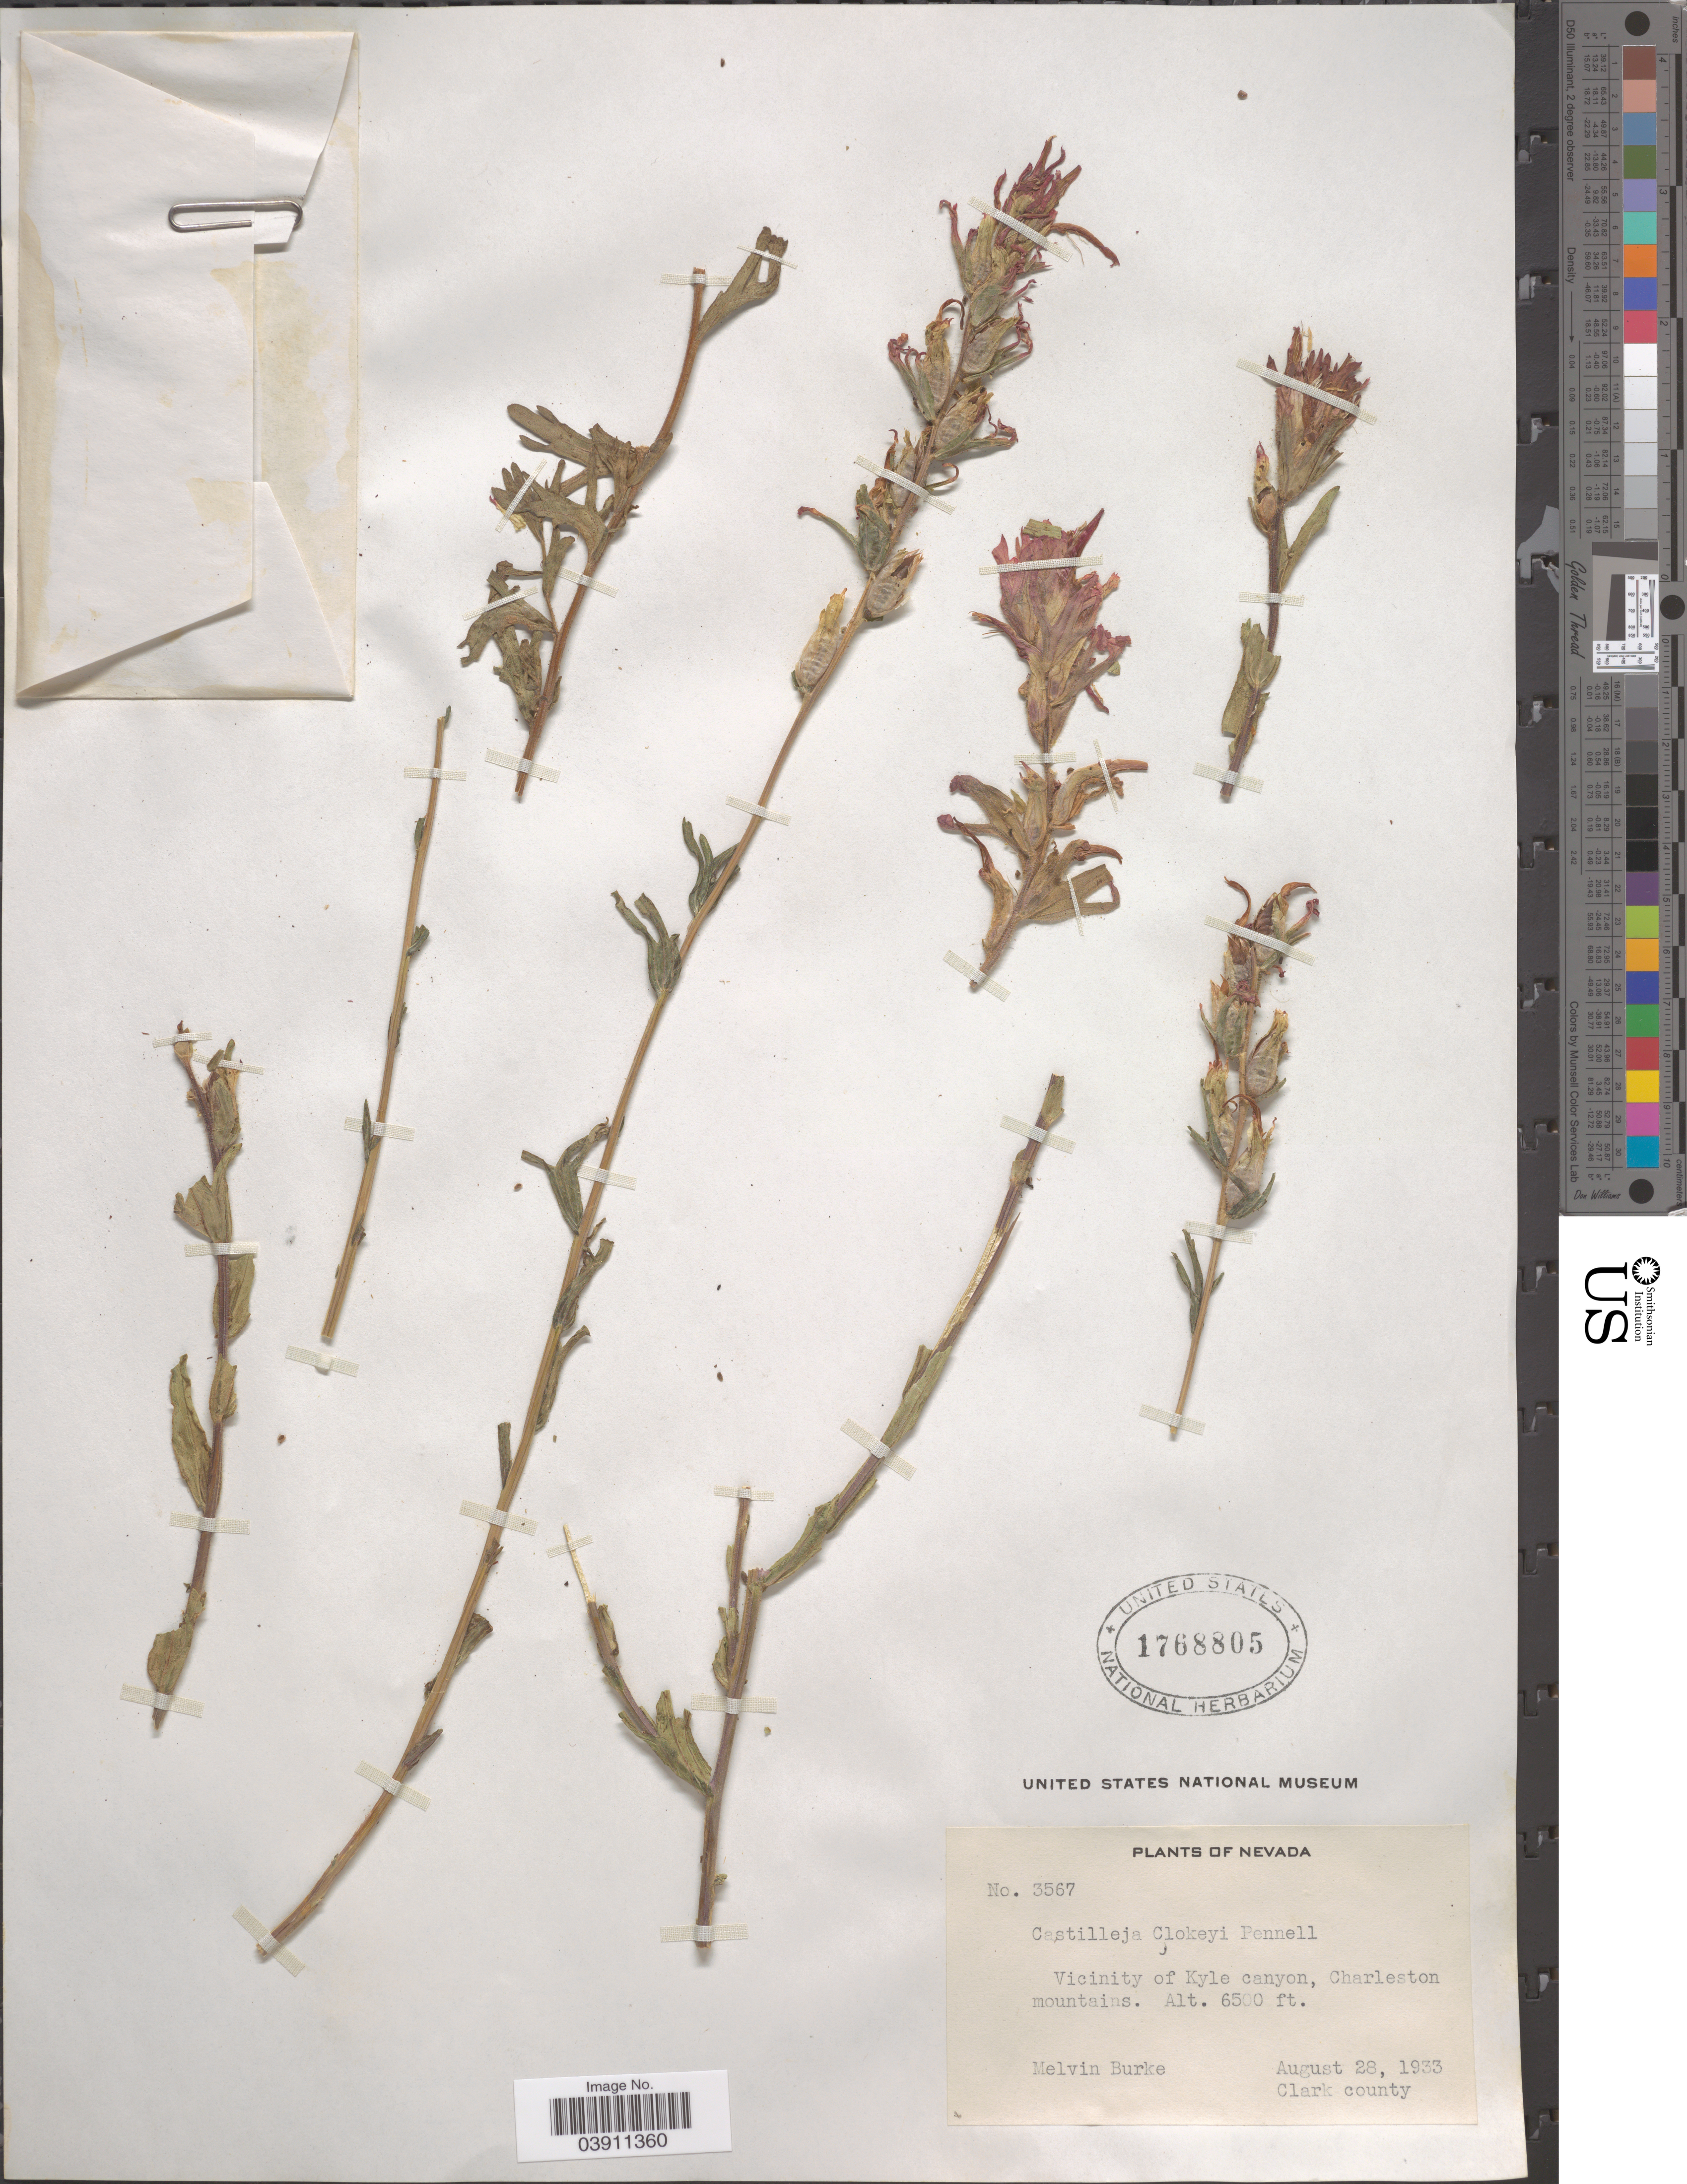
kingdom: Plantae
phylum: Tracheophyta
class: Magnoliopsida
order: Lamiales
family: Orobanchaceae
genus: Castilleja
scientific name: Castilleja clokeyi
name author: Pennell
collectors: M. Burke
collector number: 3567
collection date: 1933-08-28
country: United States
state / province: Nevada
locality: Vicinity of Kyle canyon, Charleston mountains. Clark County.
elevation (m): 1981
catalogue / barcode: US 1768805